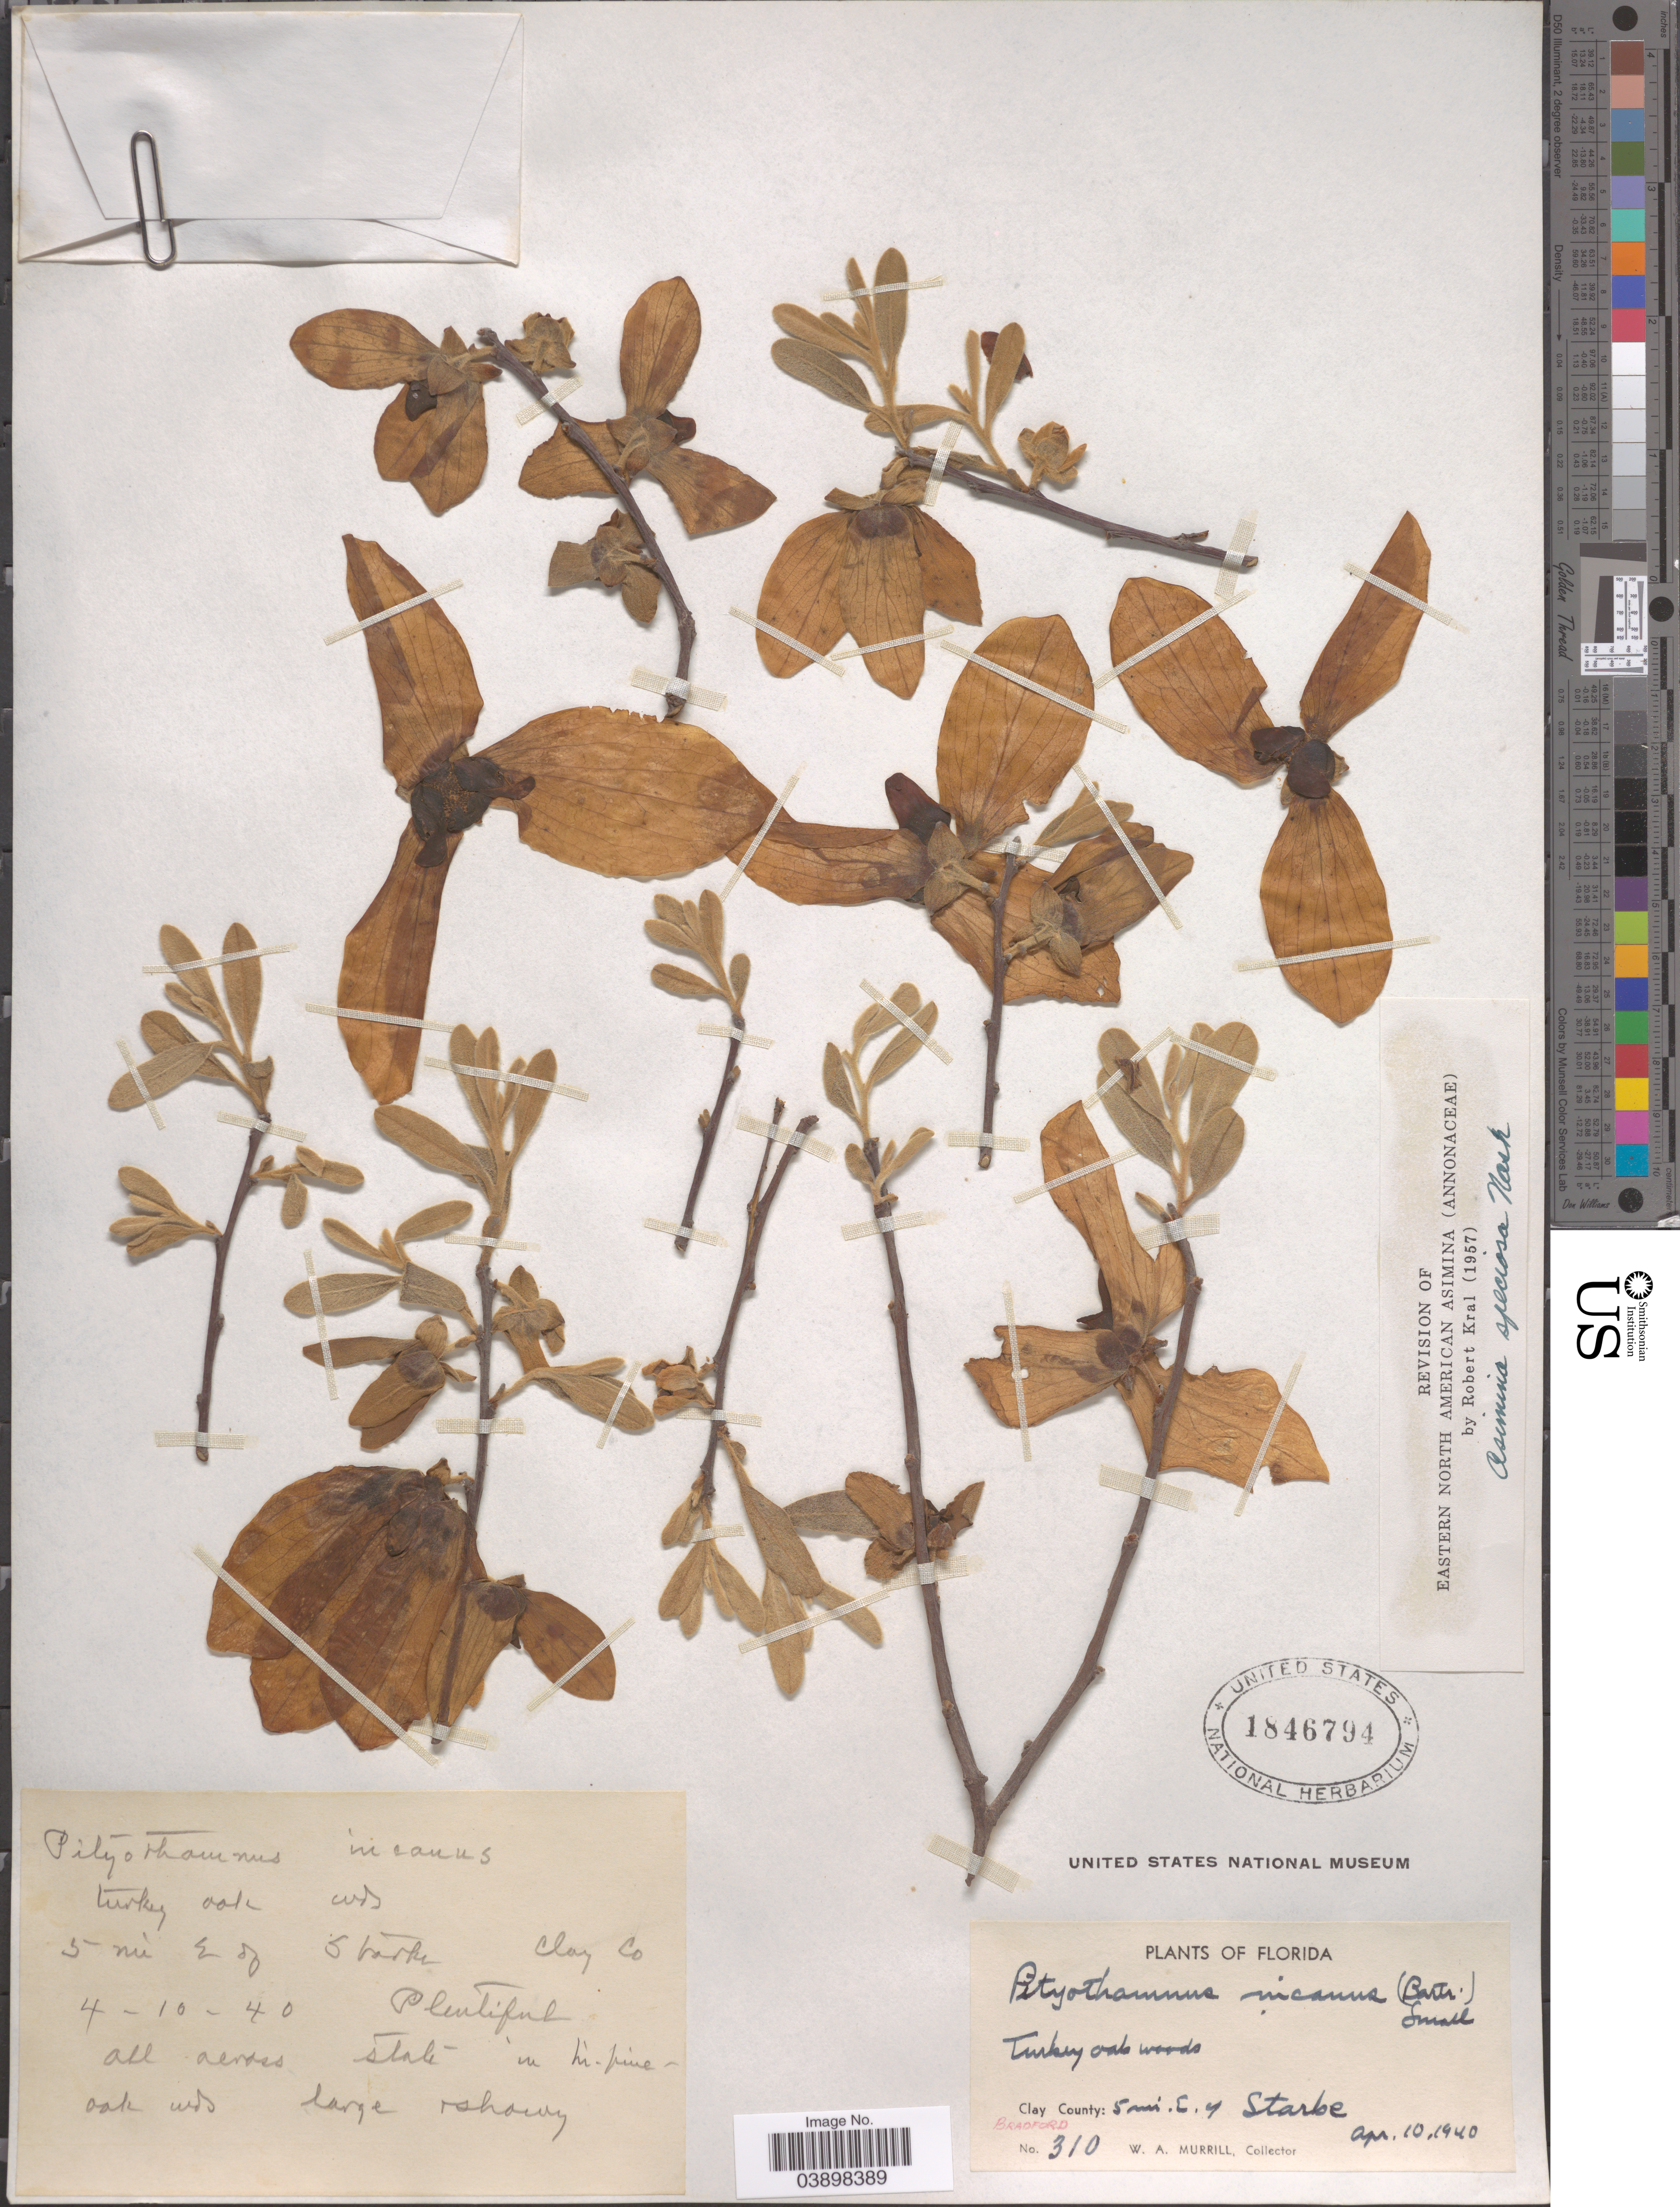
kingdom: Plantae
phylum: Tracheophyta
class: Magnoliopsida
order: Magnoliales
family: Annonaceae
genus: Asimina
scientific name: Asimina speciosa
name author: Nash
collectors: W. A. Murrill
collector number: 310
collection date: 1940-04-10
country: United States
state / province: Florida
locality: Turkey oak woods. Clay County: 5 mi. E. of Starke, Bradford.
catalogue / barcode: US 1846794